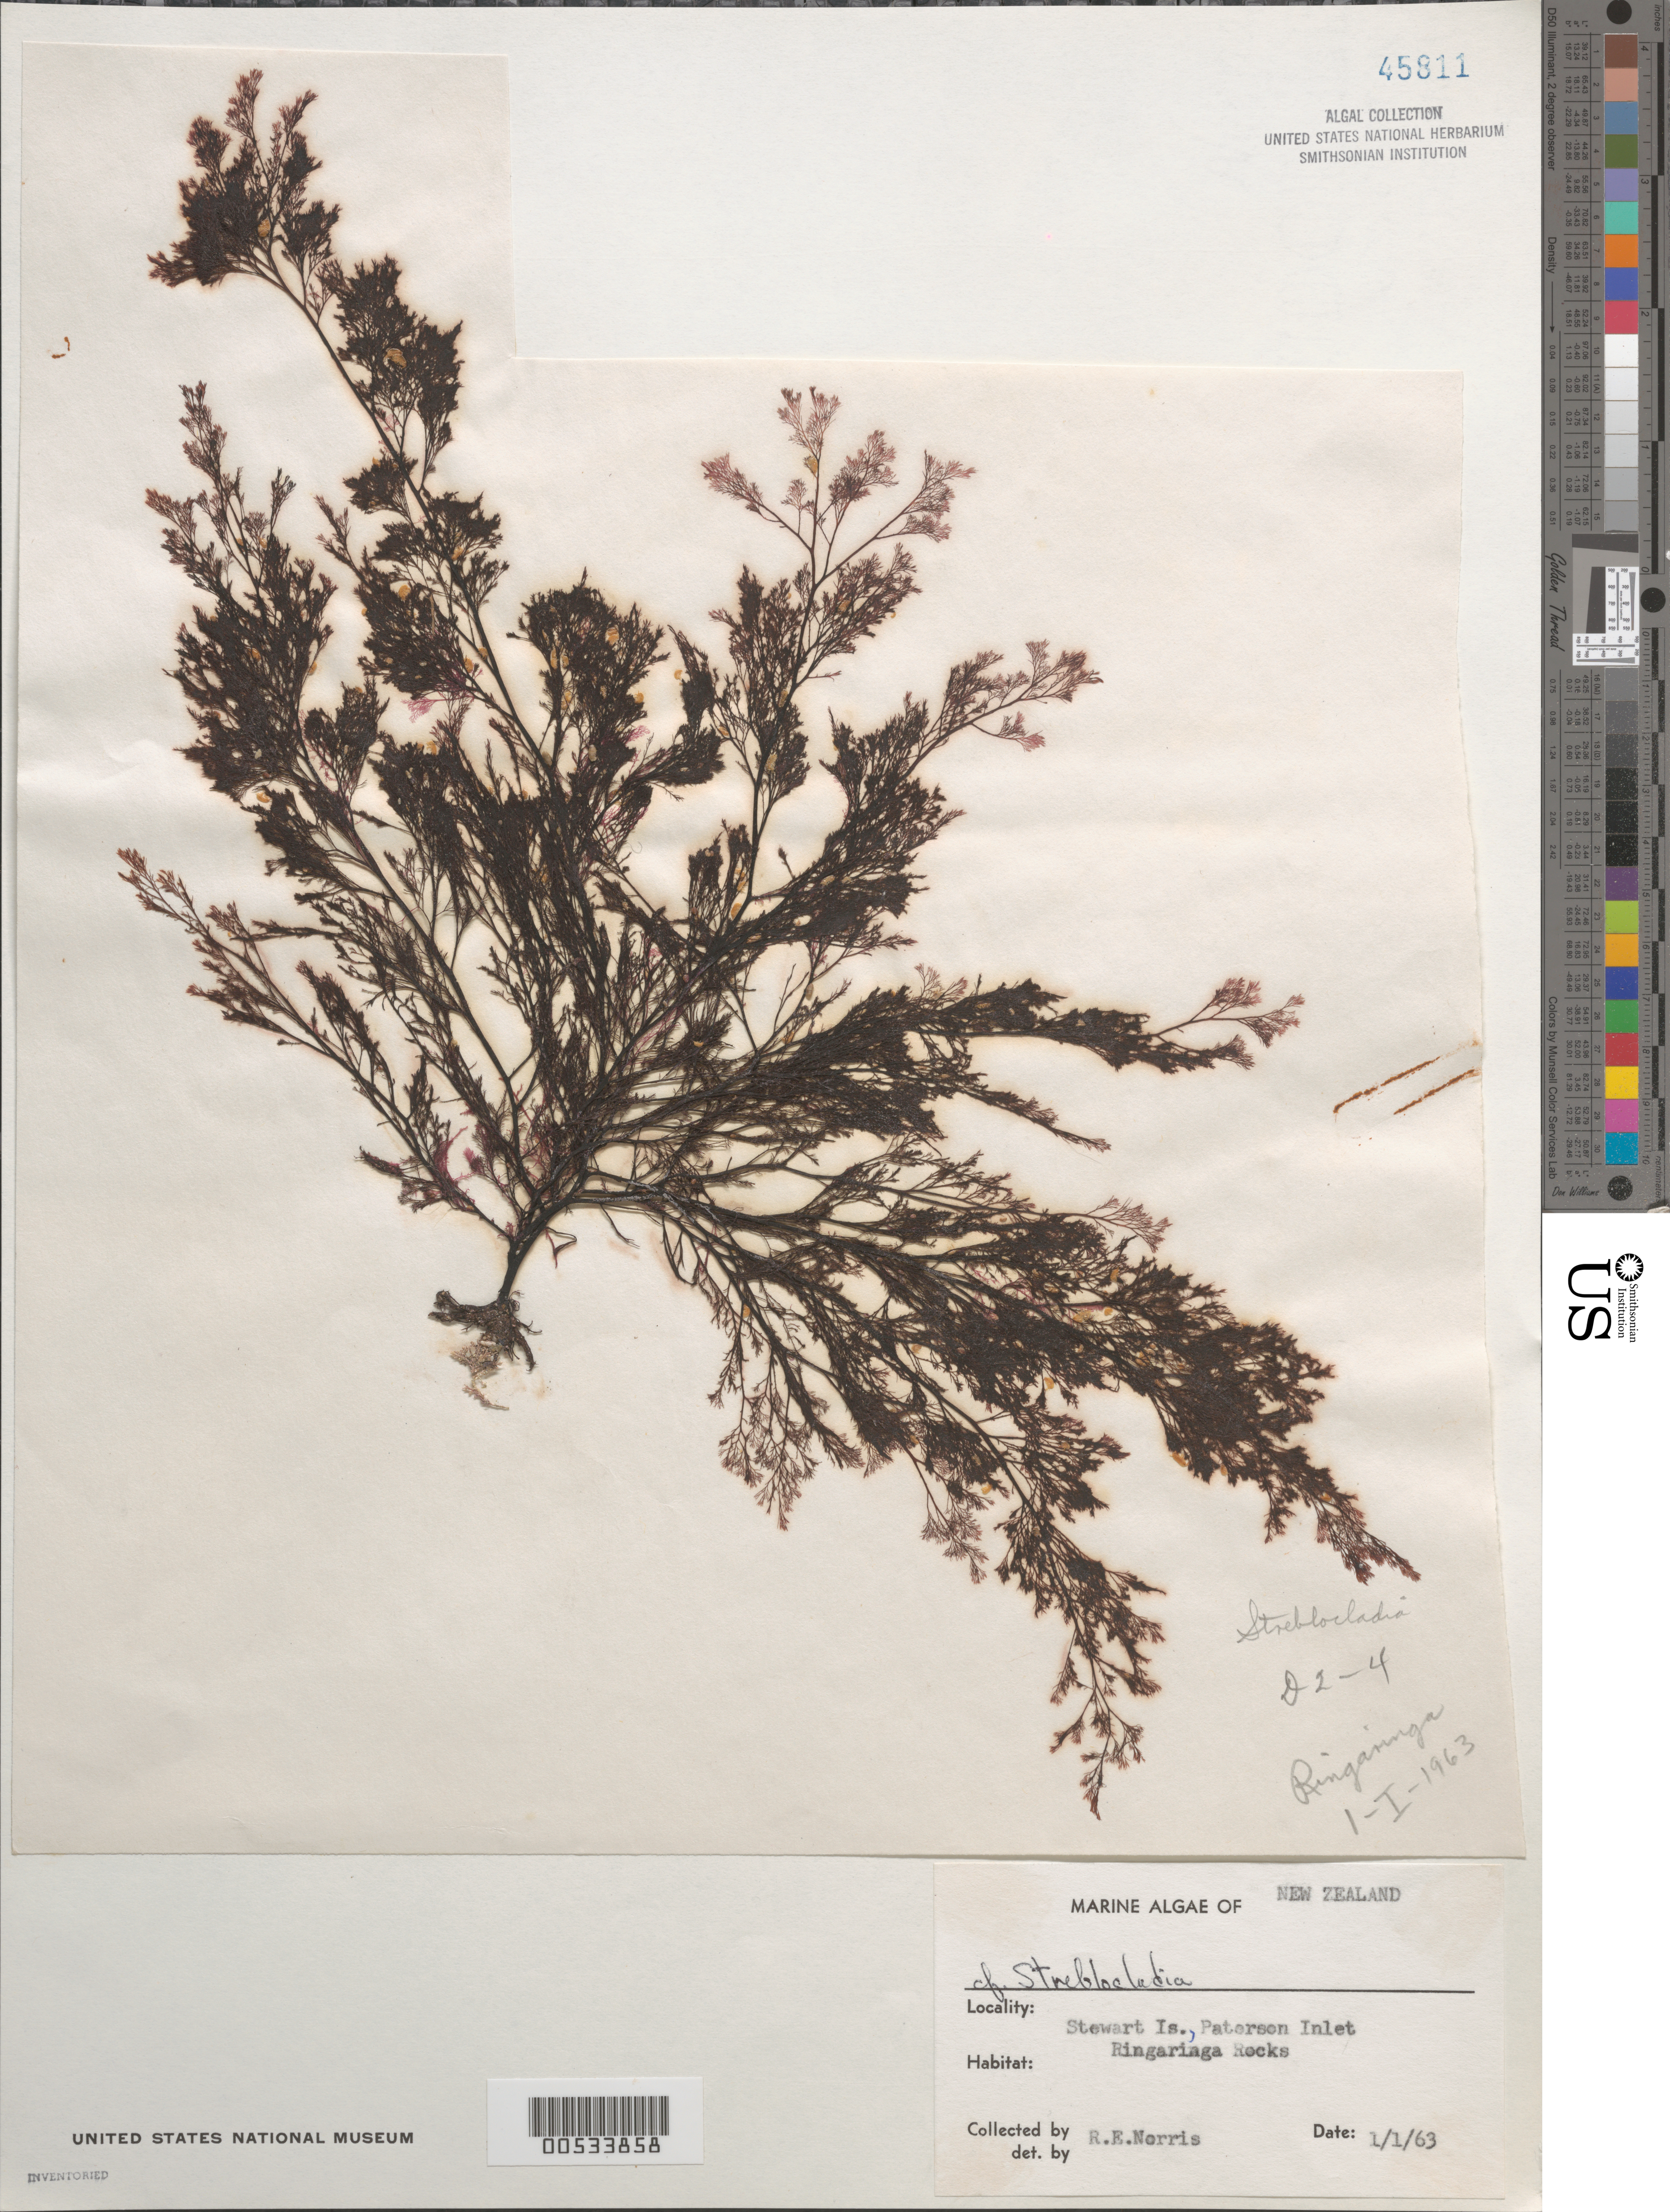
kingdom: Plantae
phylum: Rhodophyta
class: Florideophyceae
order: Ceramiales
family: Rhodomelaceae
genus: Streblocladia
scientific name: Streblocladia sp.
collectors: R. E. Norris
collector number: D2-4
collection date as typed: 01 Jan 1963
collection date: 1963-01-01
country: New Zealand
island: Stewart Island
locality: Ringaringa Rocks, Paterson Inlet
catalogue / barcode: US 45811